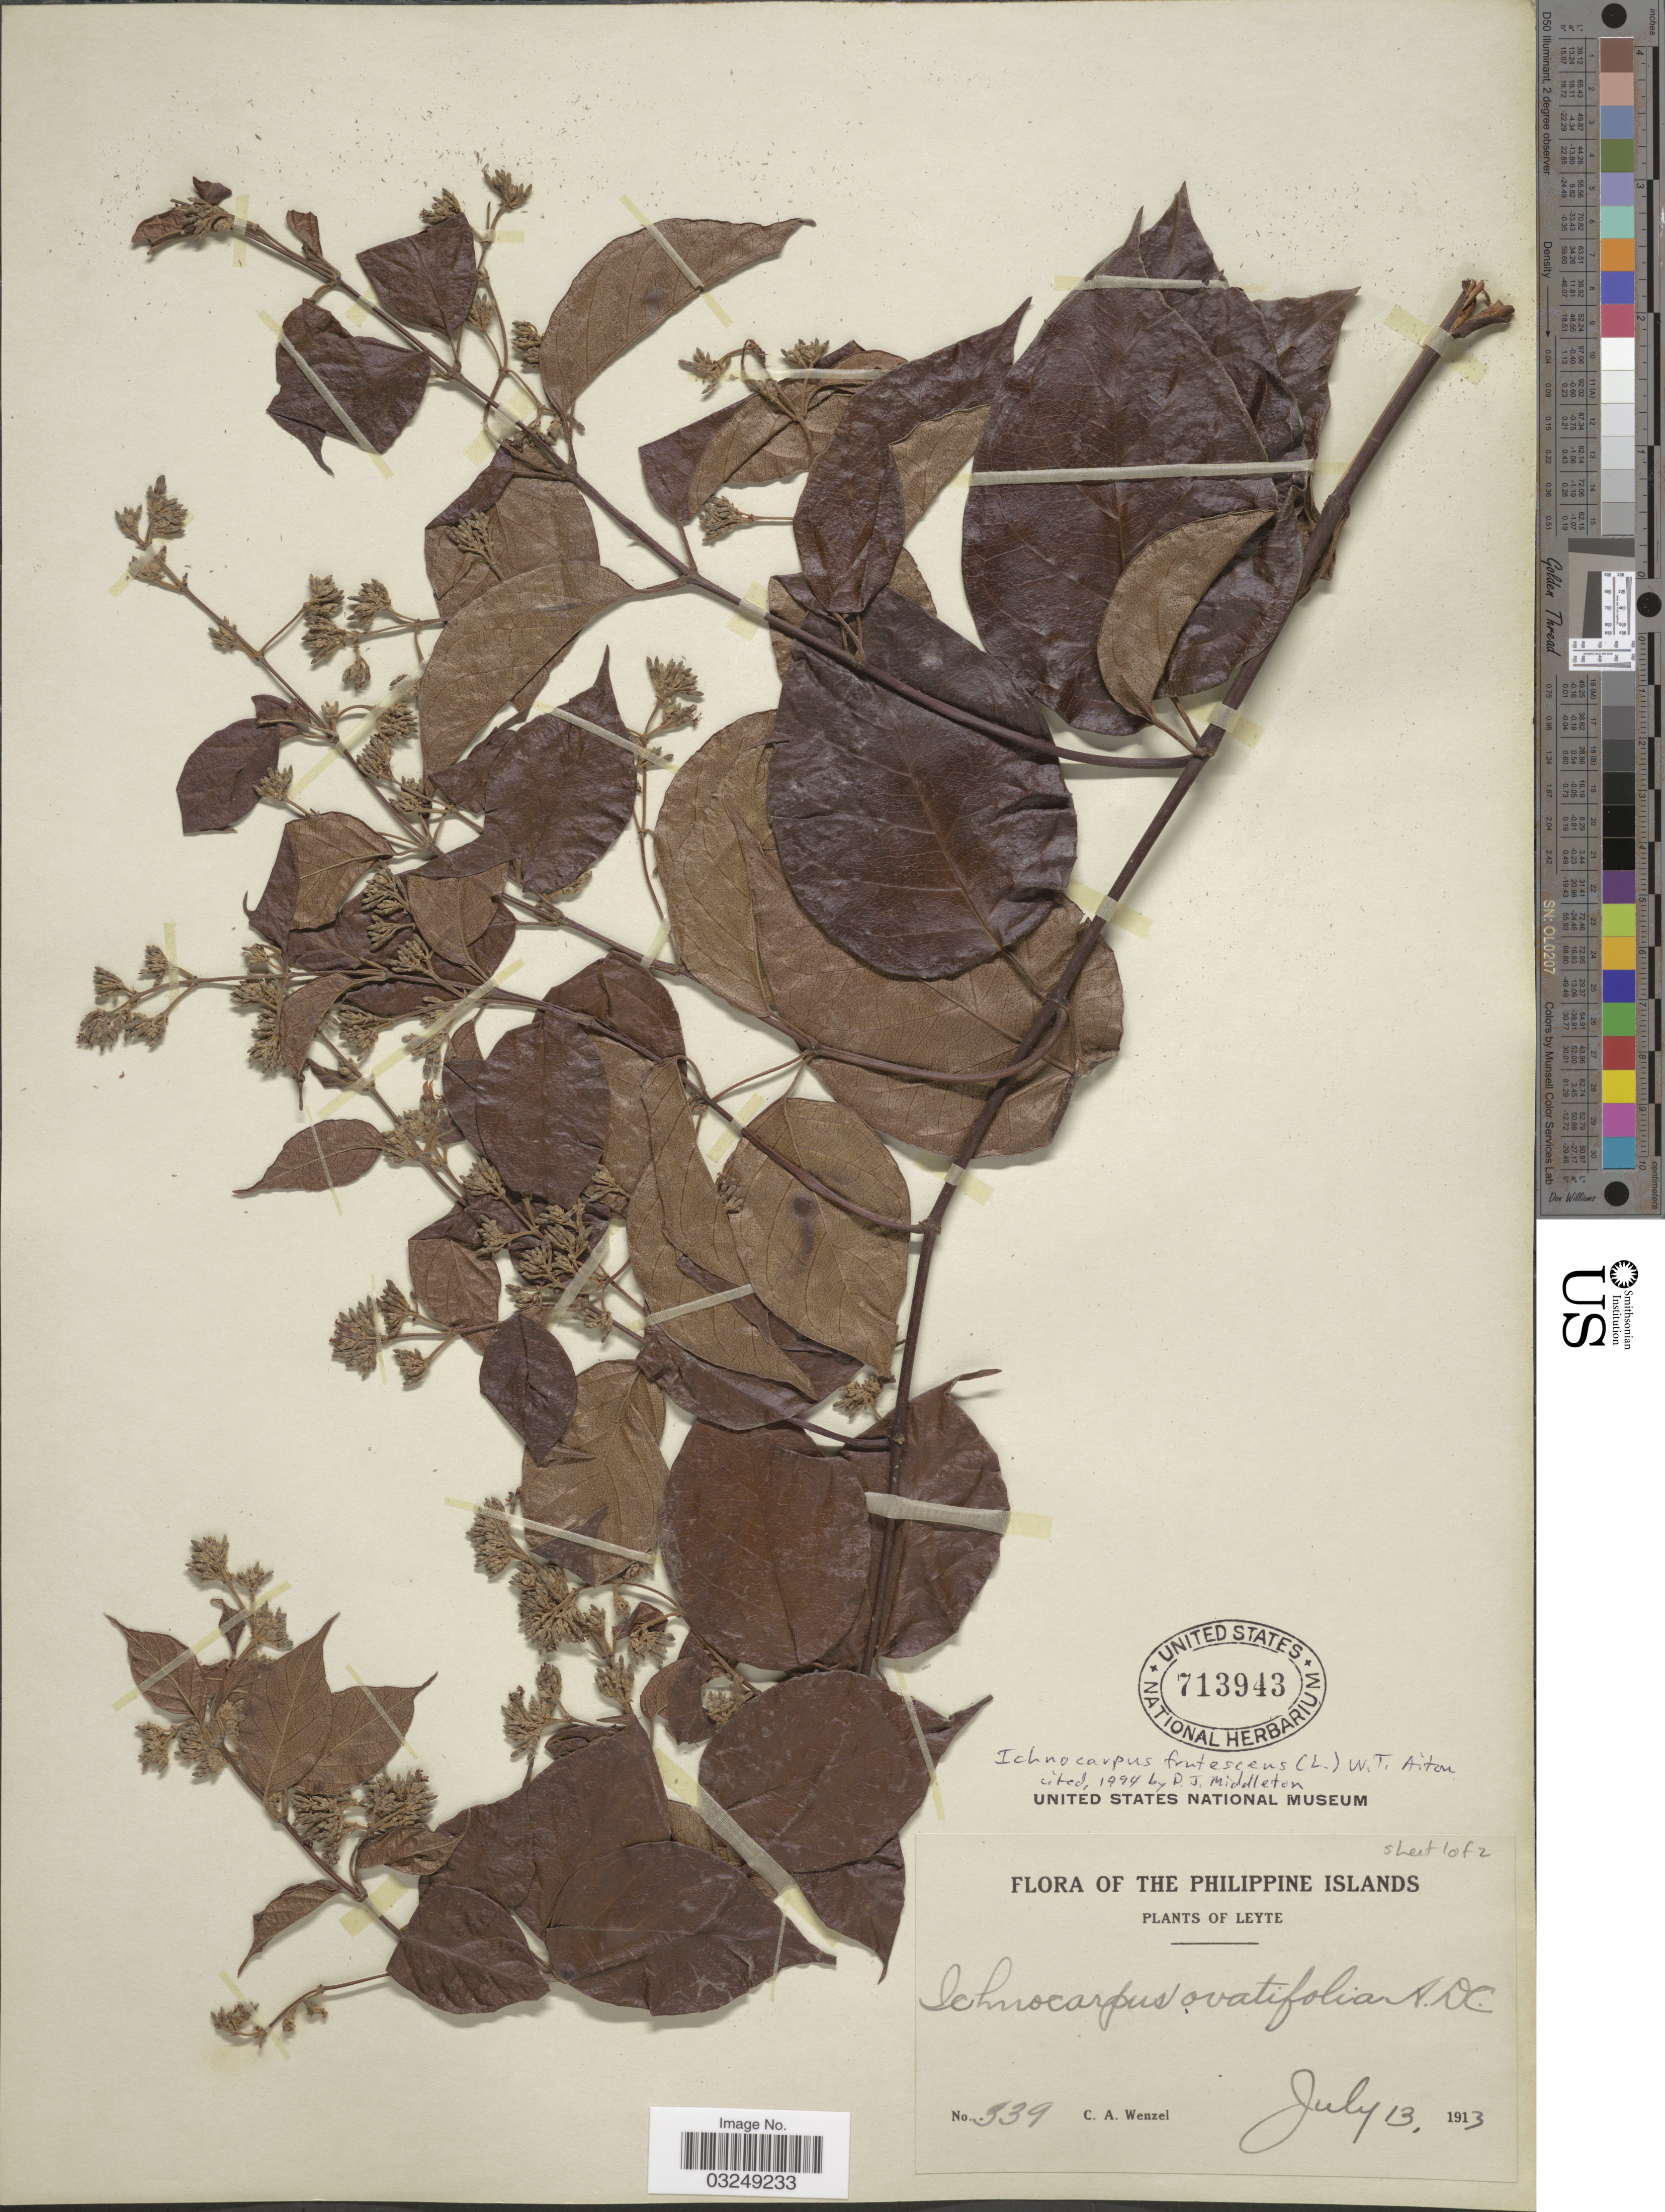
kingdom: Plantae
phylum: Tracheophyta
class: Magnoliopsida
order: Gentianales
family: Apocynaceae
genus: Ichnocarpus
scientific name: Ichnocarpus frutescens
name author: (L.) W.T. Aiton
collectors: C. Wenzel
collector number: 339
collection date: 1913-07-13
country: Philippines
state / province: Eastern Visayas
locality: Philippine Islands. Leyte.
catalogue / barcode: US 713943